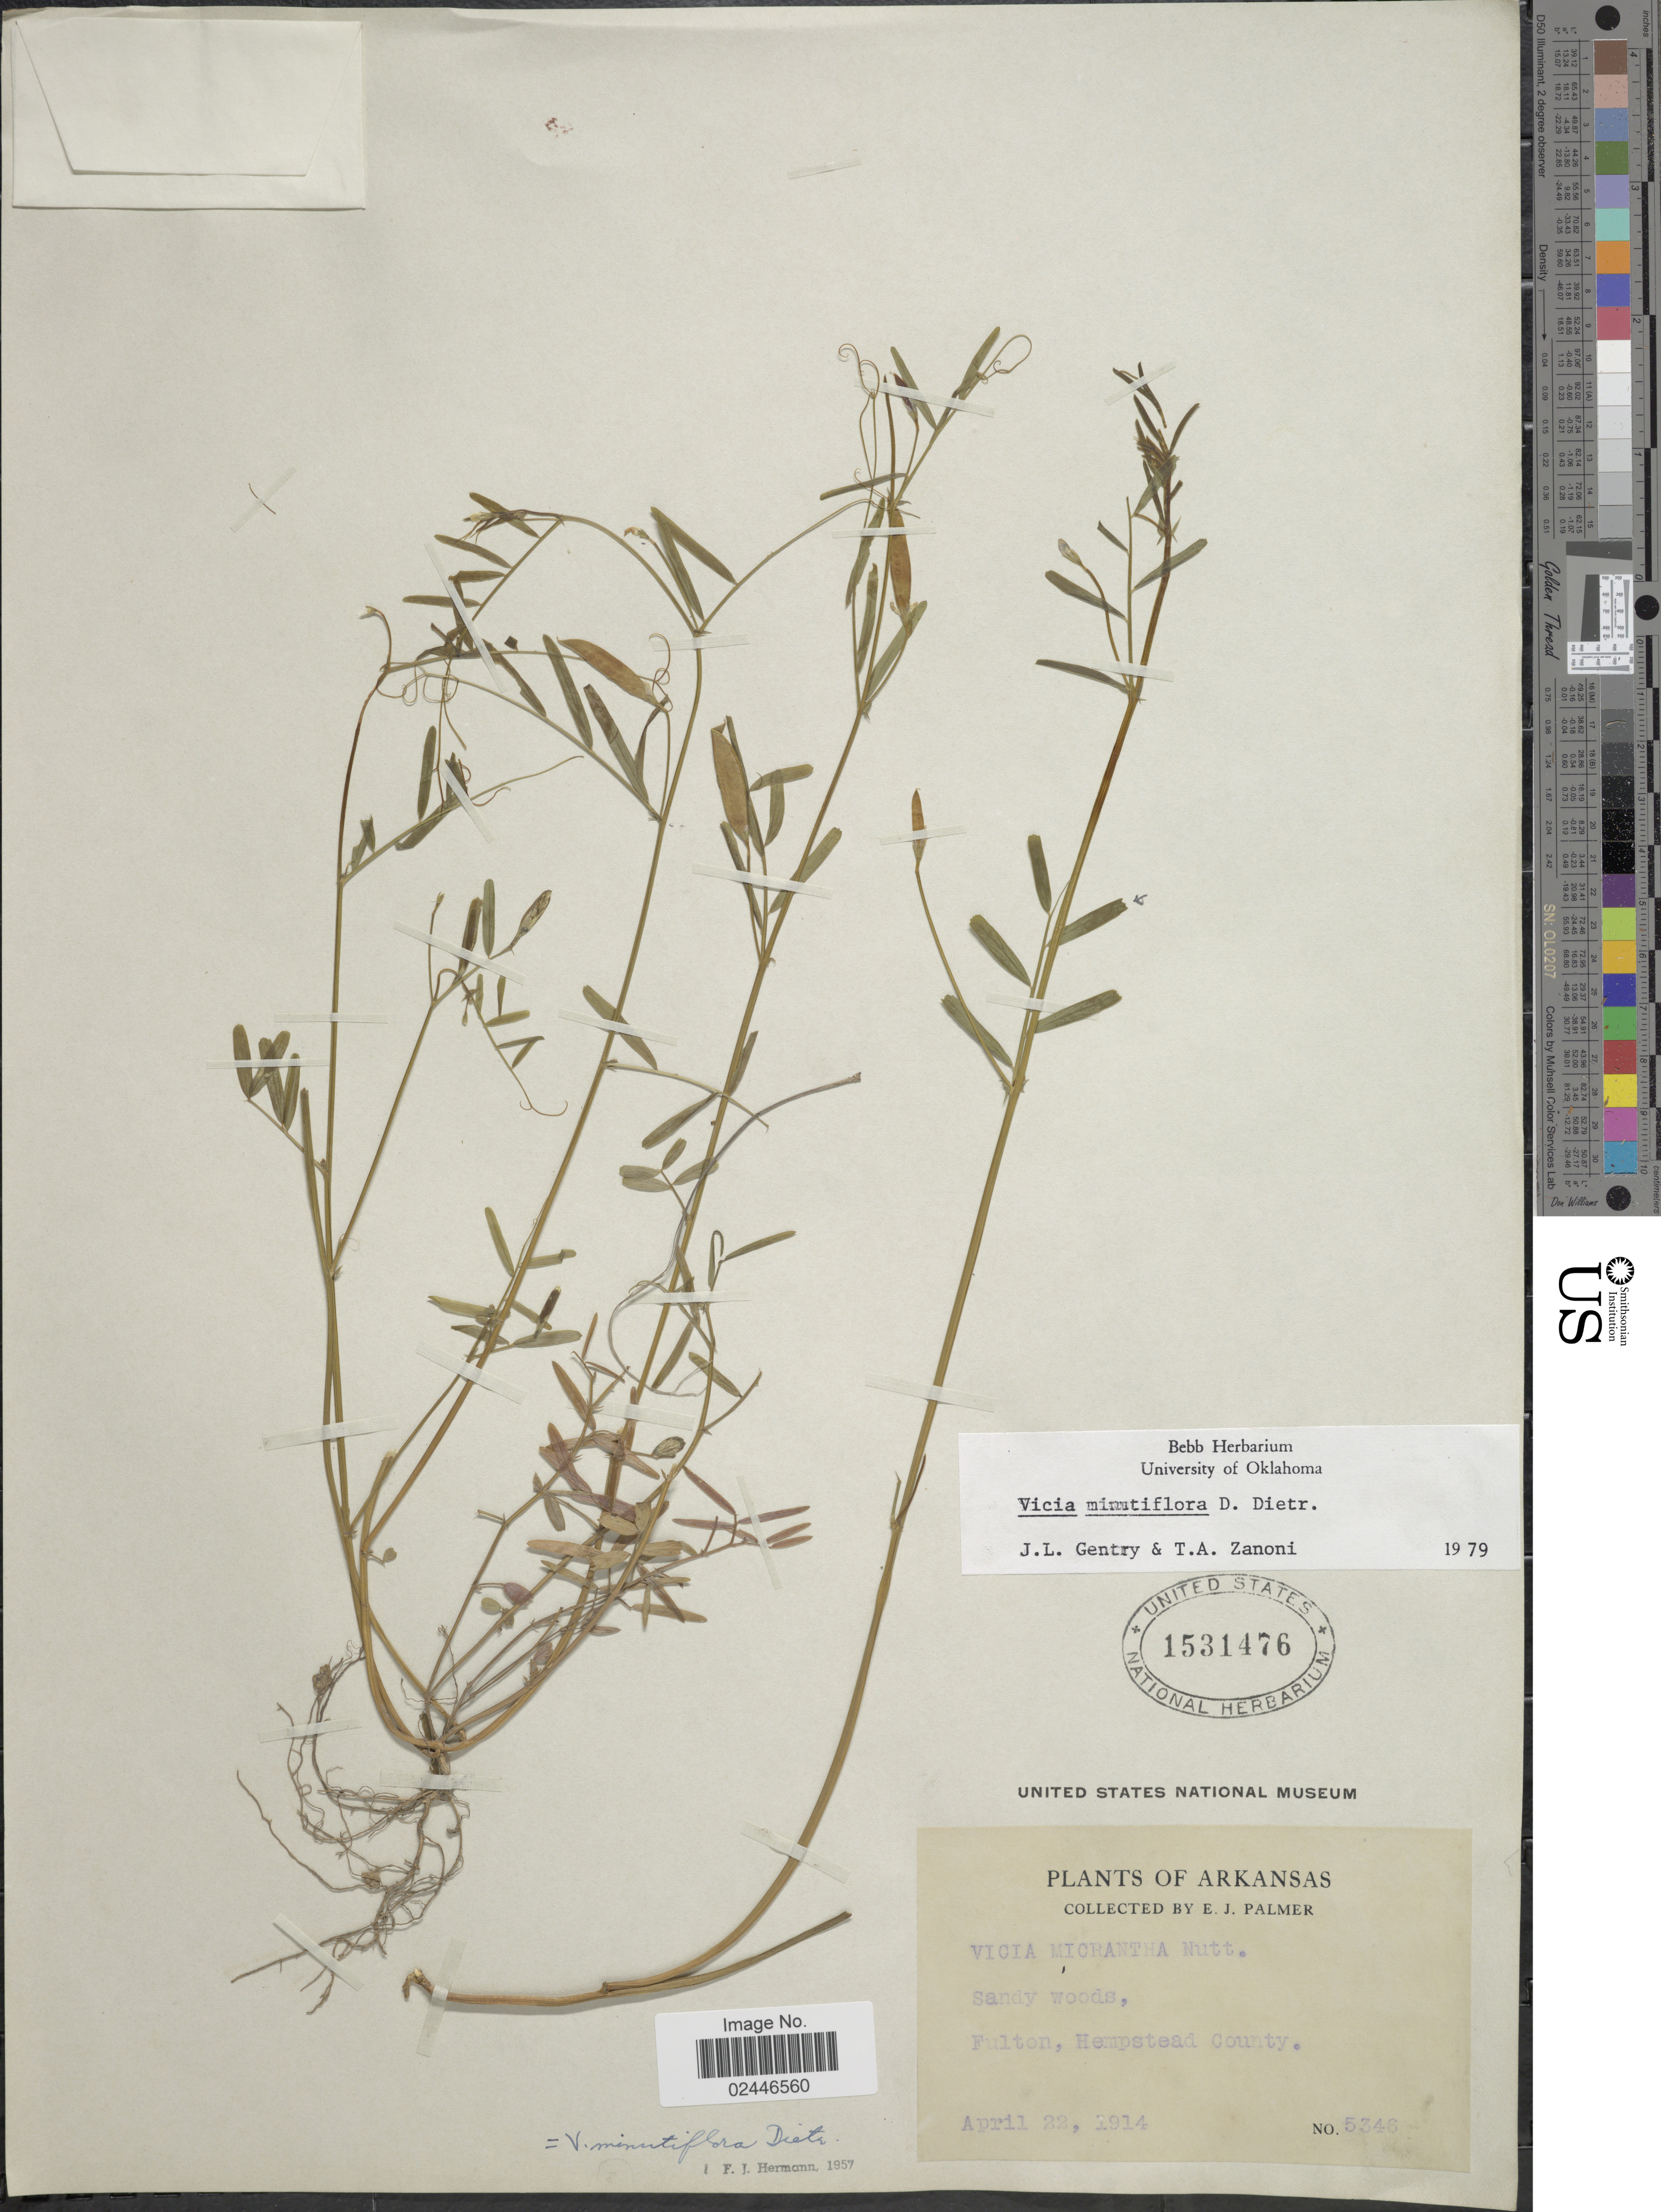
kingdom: Plantae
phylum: Tracheophyta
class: Magnoliopsida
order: Fabales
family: Fabaceae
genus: Vicia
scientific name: Vicia minutiflora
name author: D. Dietr.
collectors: E. J. Palmer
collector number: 5346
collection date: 1914-04-22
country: United States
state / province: Arkansas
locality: Fulton, Hempstead County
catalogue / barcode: US 1531476